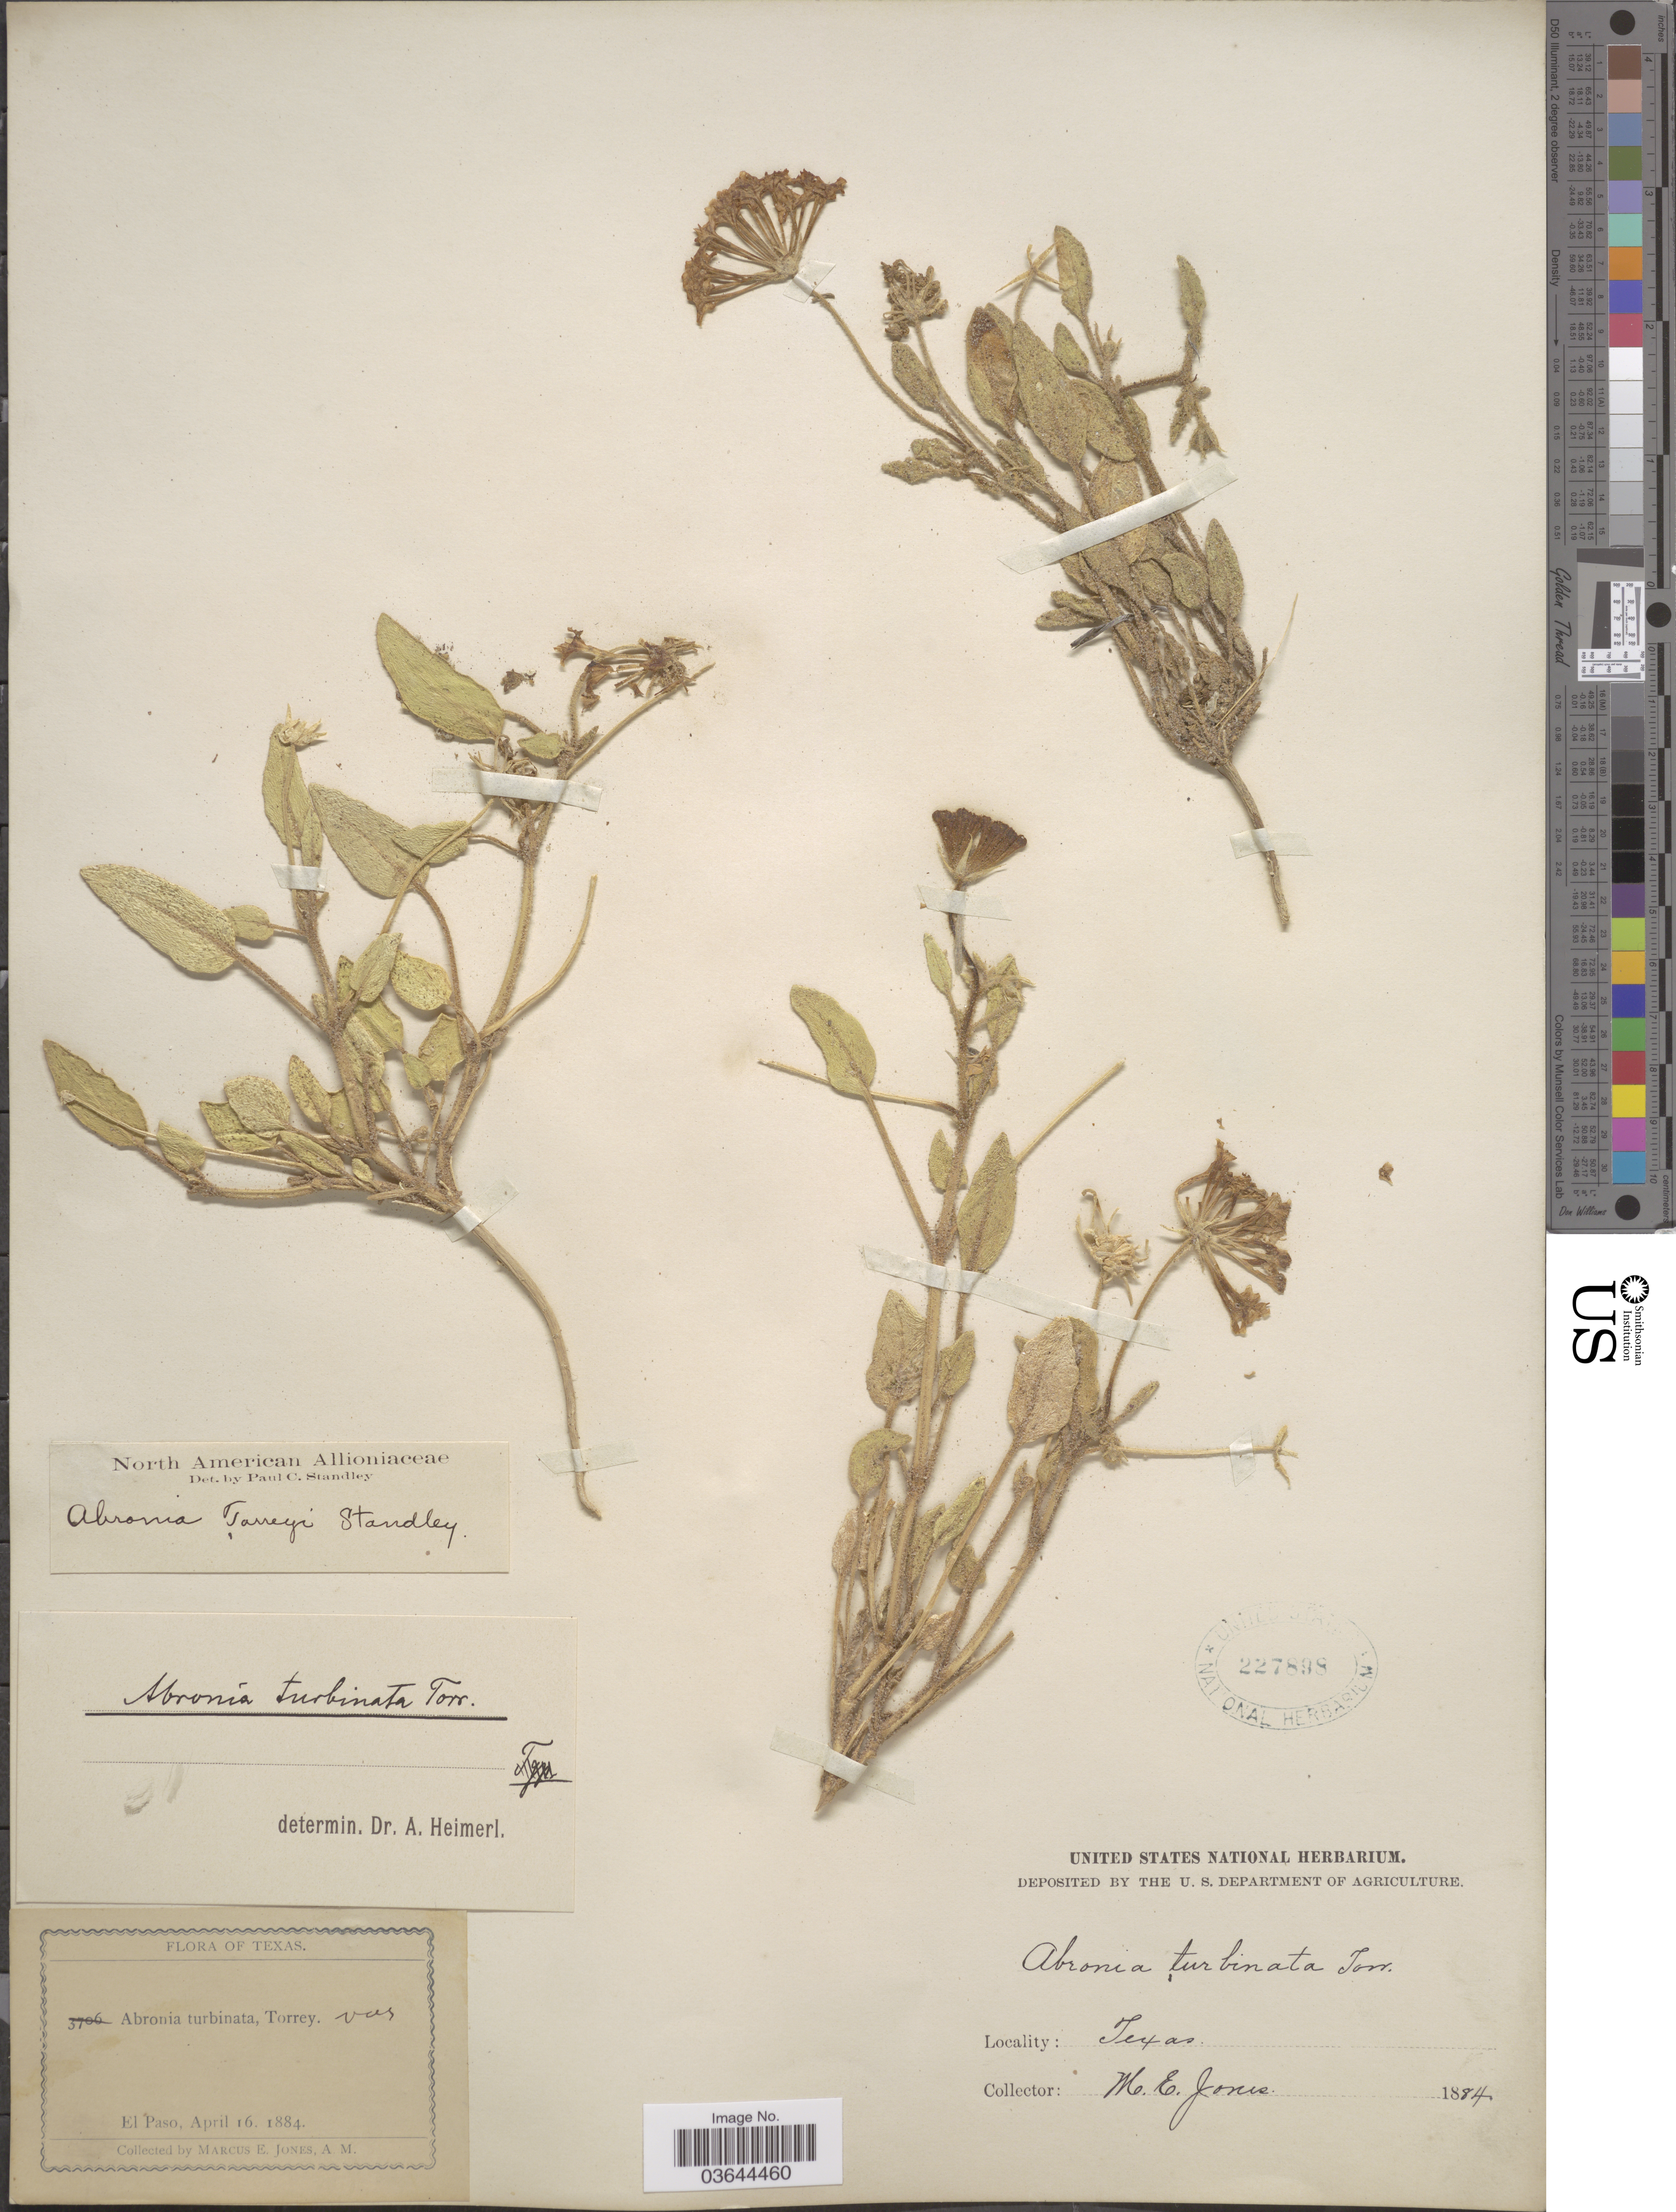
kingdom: Plantae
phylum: Tracheophyta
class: Magnoliopsida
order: Caryophyllales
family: Nyctaginaceae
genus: Abronia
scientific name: Abronia angustifolia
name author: Greene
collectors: M. E. Jones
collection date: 1884-04-16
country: United States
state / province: Texas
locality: El Paso.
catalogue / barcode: US 227898